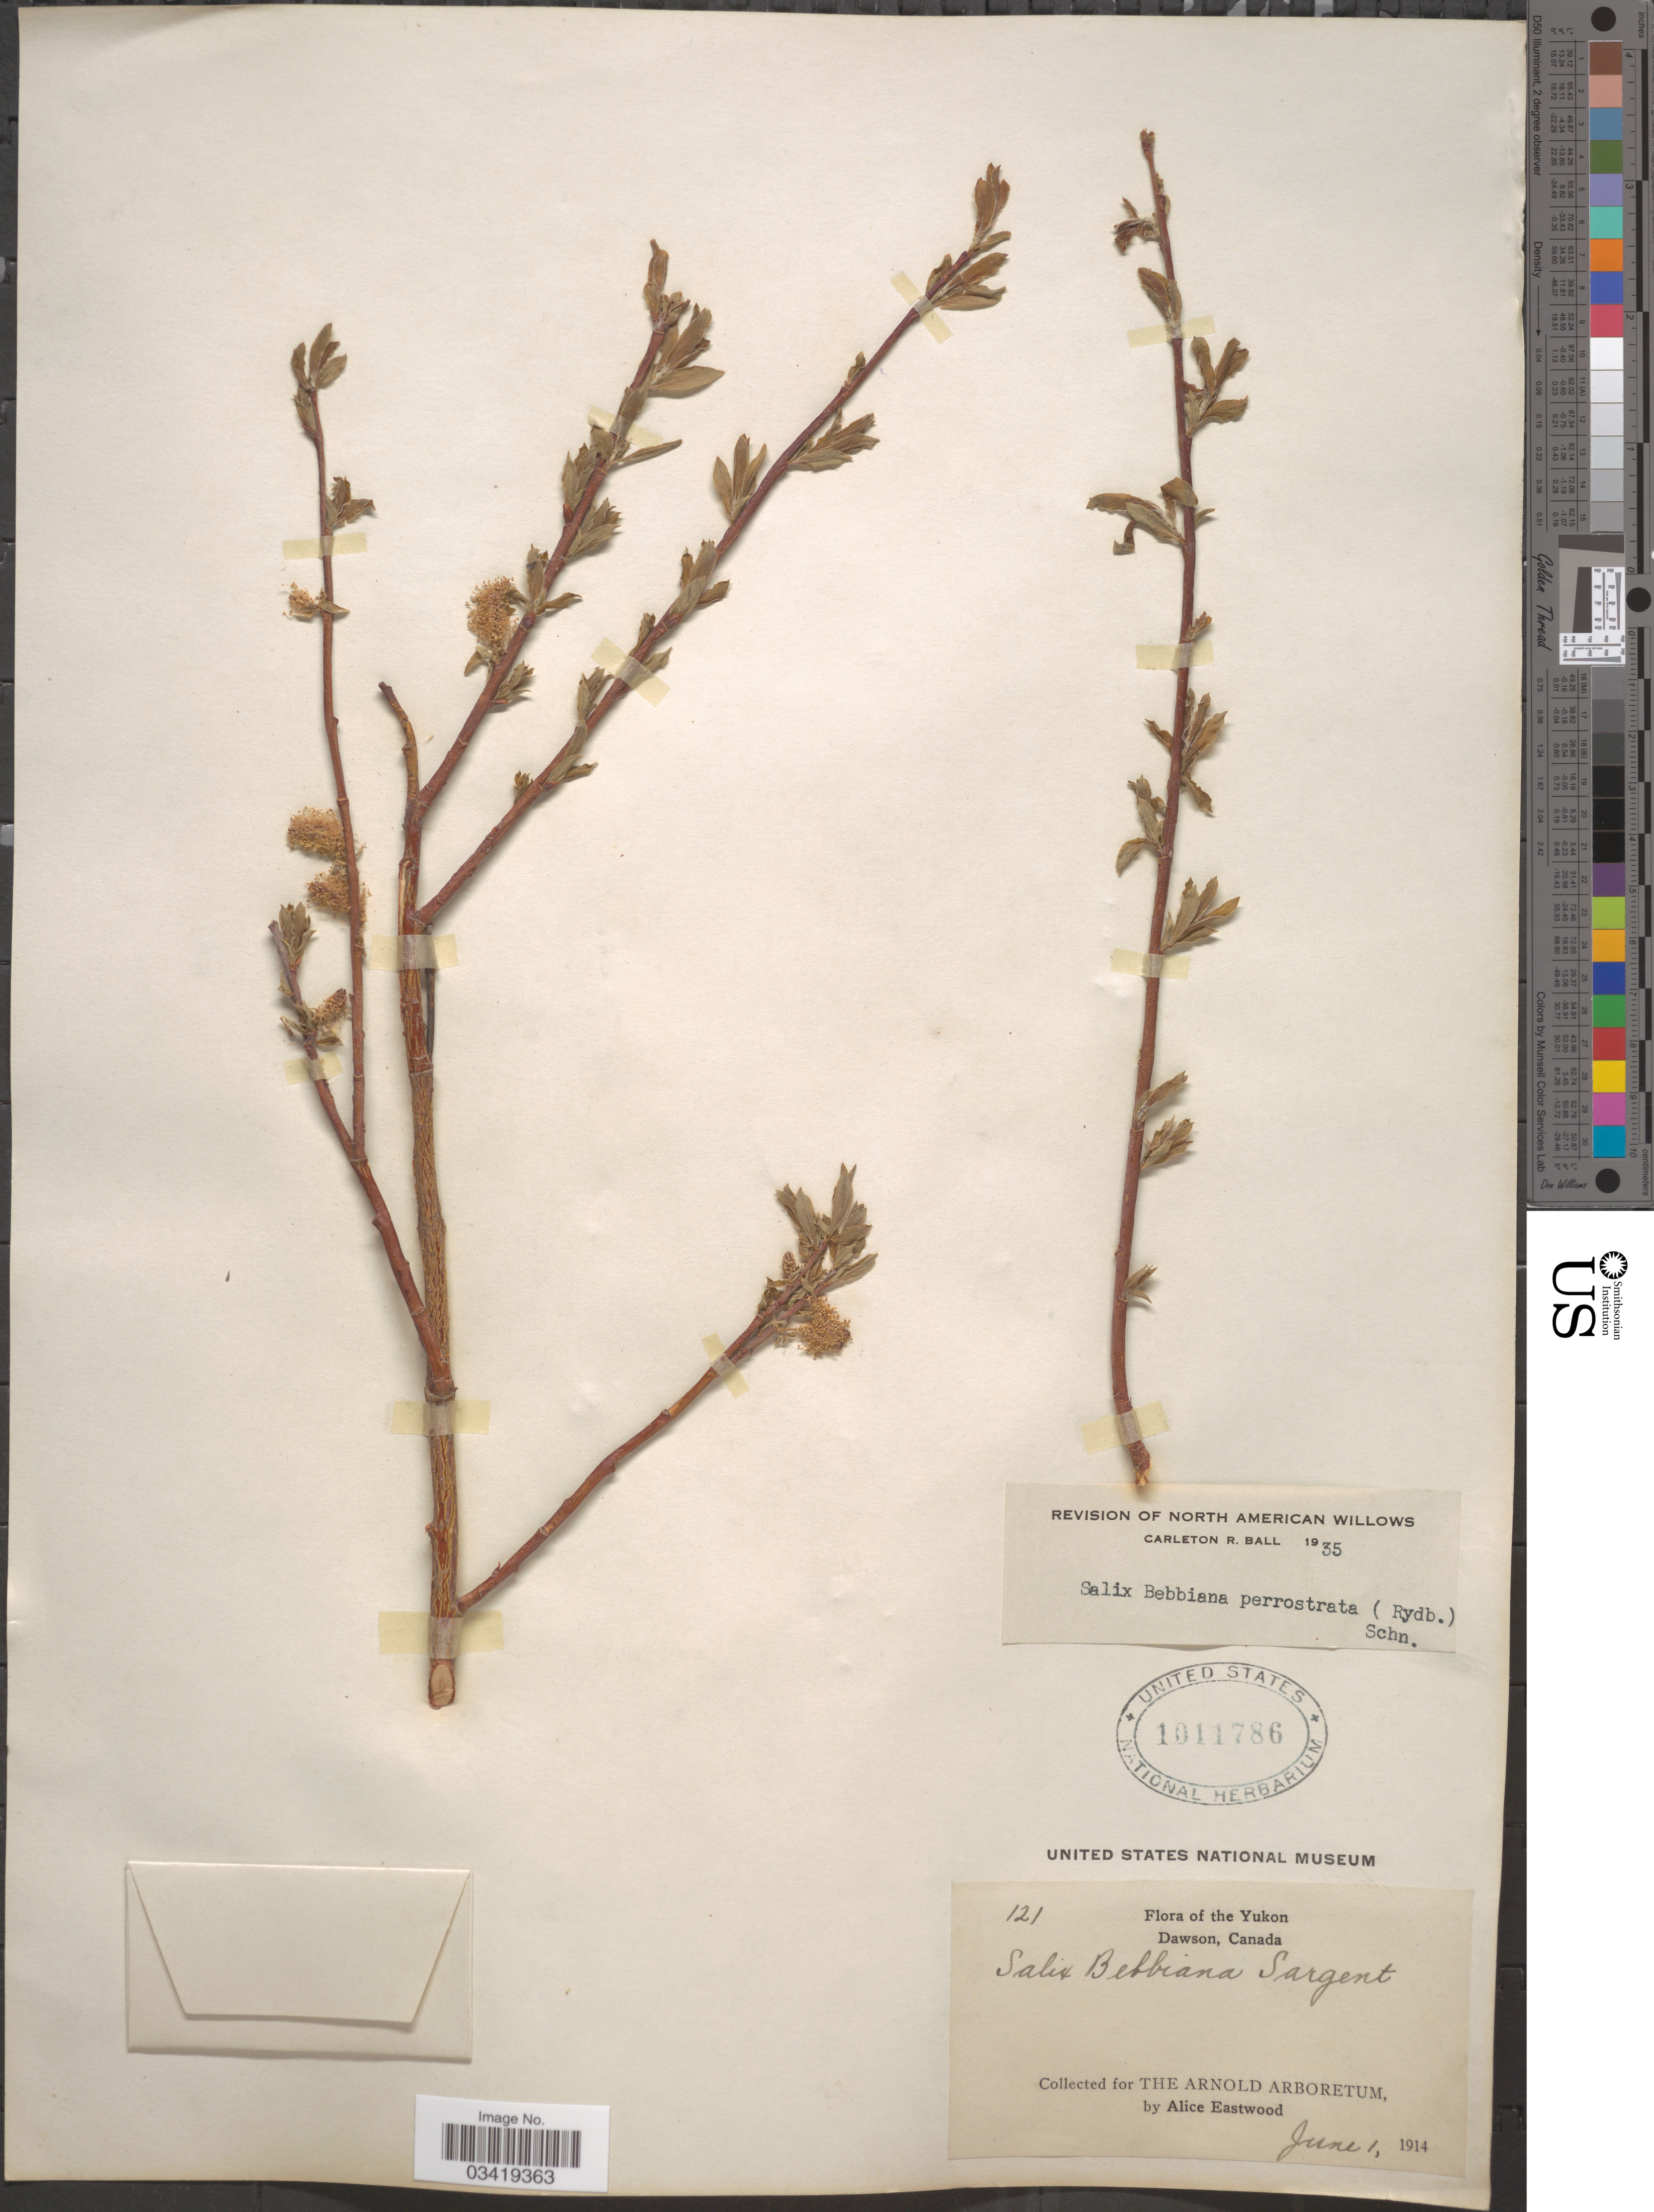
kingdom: Plantae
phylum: Tracheophyta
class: Magnoliopsida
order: Malpighiales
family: Salicaceae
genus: Salix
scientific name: Salix bebbiana var. perrostrata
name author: Sarg.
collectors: A. Eastwood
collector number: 121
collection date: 1914-06-01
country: Canada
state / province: Yukon Territory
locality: Yukon. Dawson.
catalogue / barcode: US 1011786